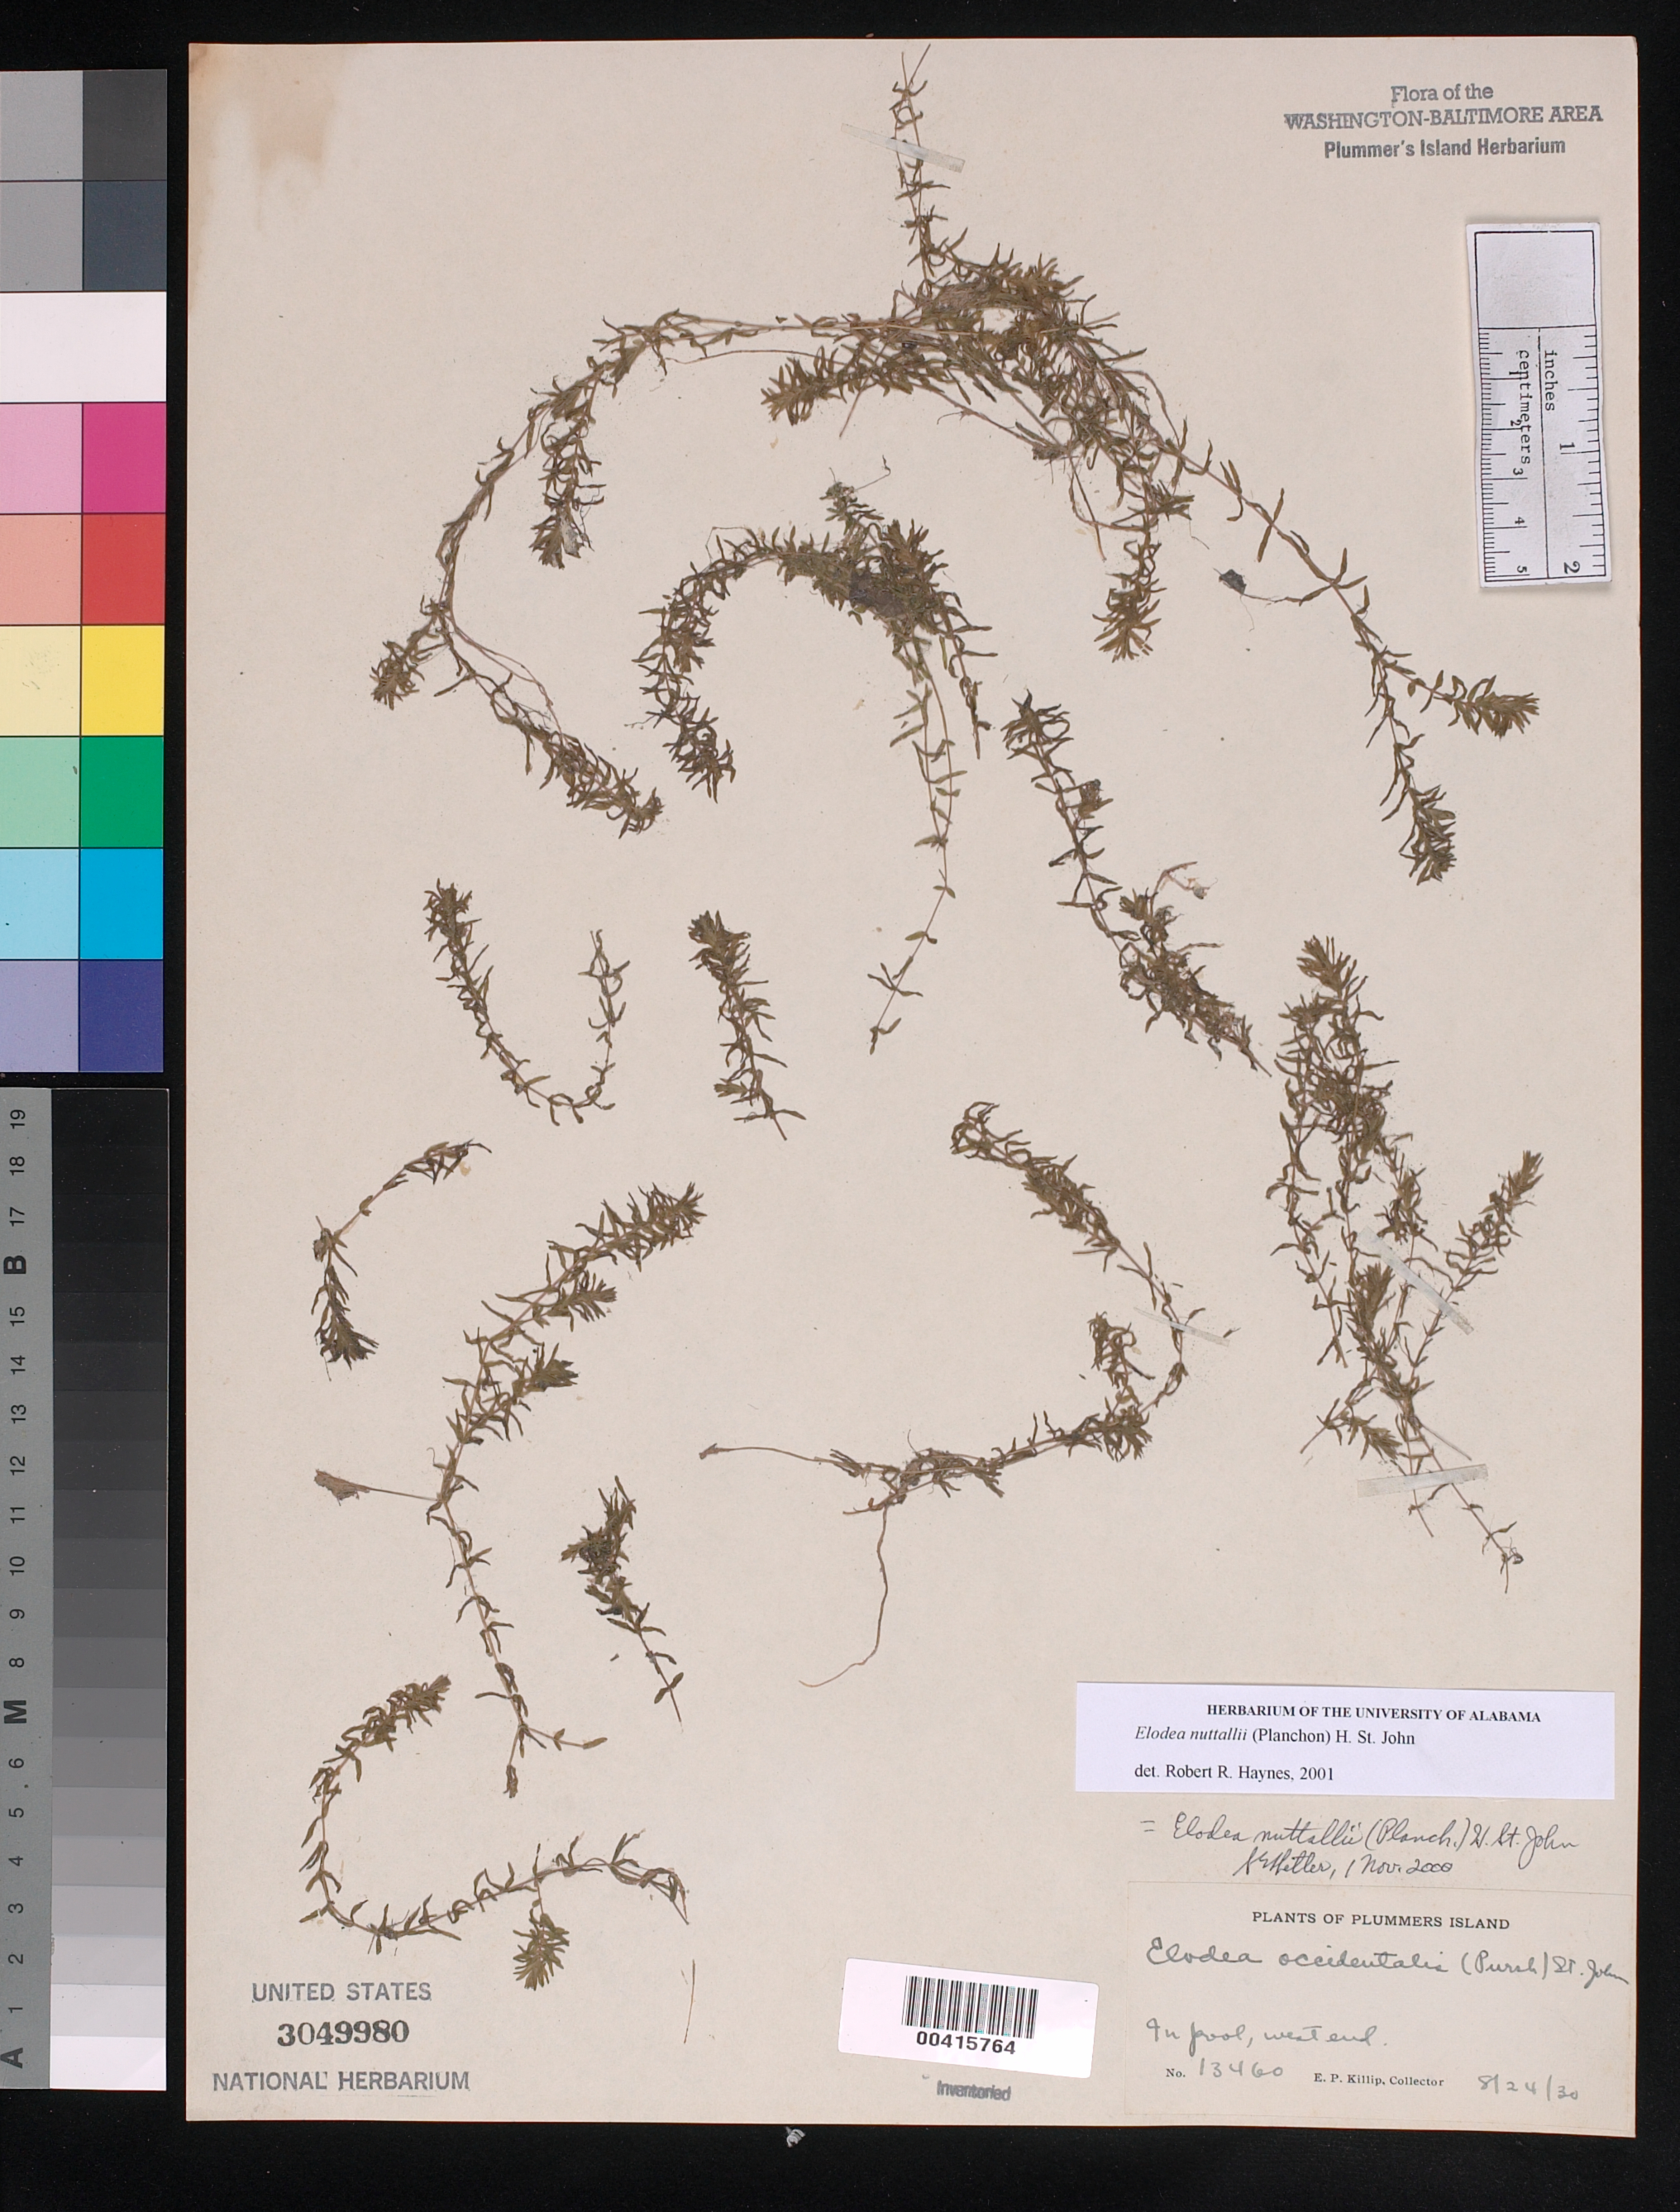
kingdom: Plantae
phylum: Tracheophyta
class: Liliopsida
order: Alismatales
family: Hydrocharitaceae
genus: Elodea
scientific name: Elodea nuttallii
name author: (Planch.) H. St. John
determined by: Haynes, R. R.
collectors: E. P. Killip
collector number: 13460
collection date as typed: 24 Aug 1930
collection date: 1930-08-24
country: United States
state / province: Maryland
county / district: Montgomery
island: Plummers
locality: Plummer's Island; west end C. & O. Canal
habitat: In pool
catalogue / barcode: US 3049980